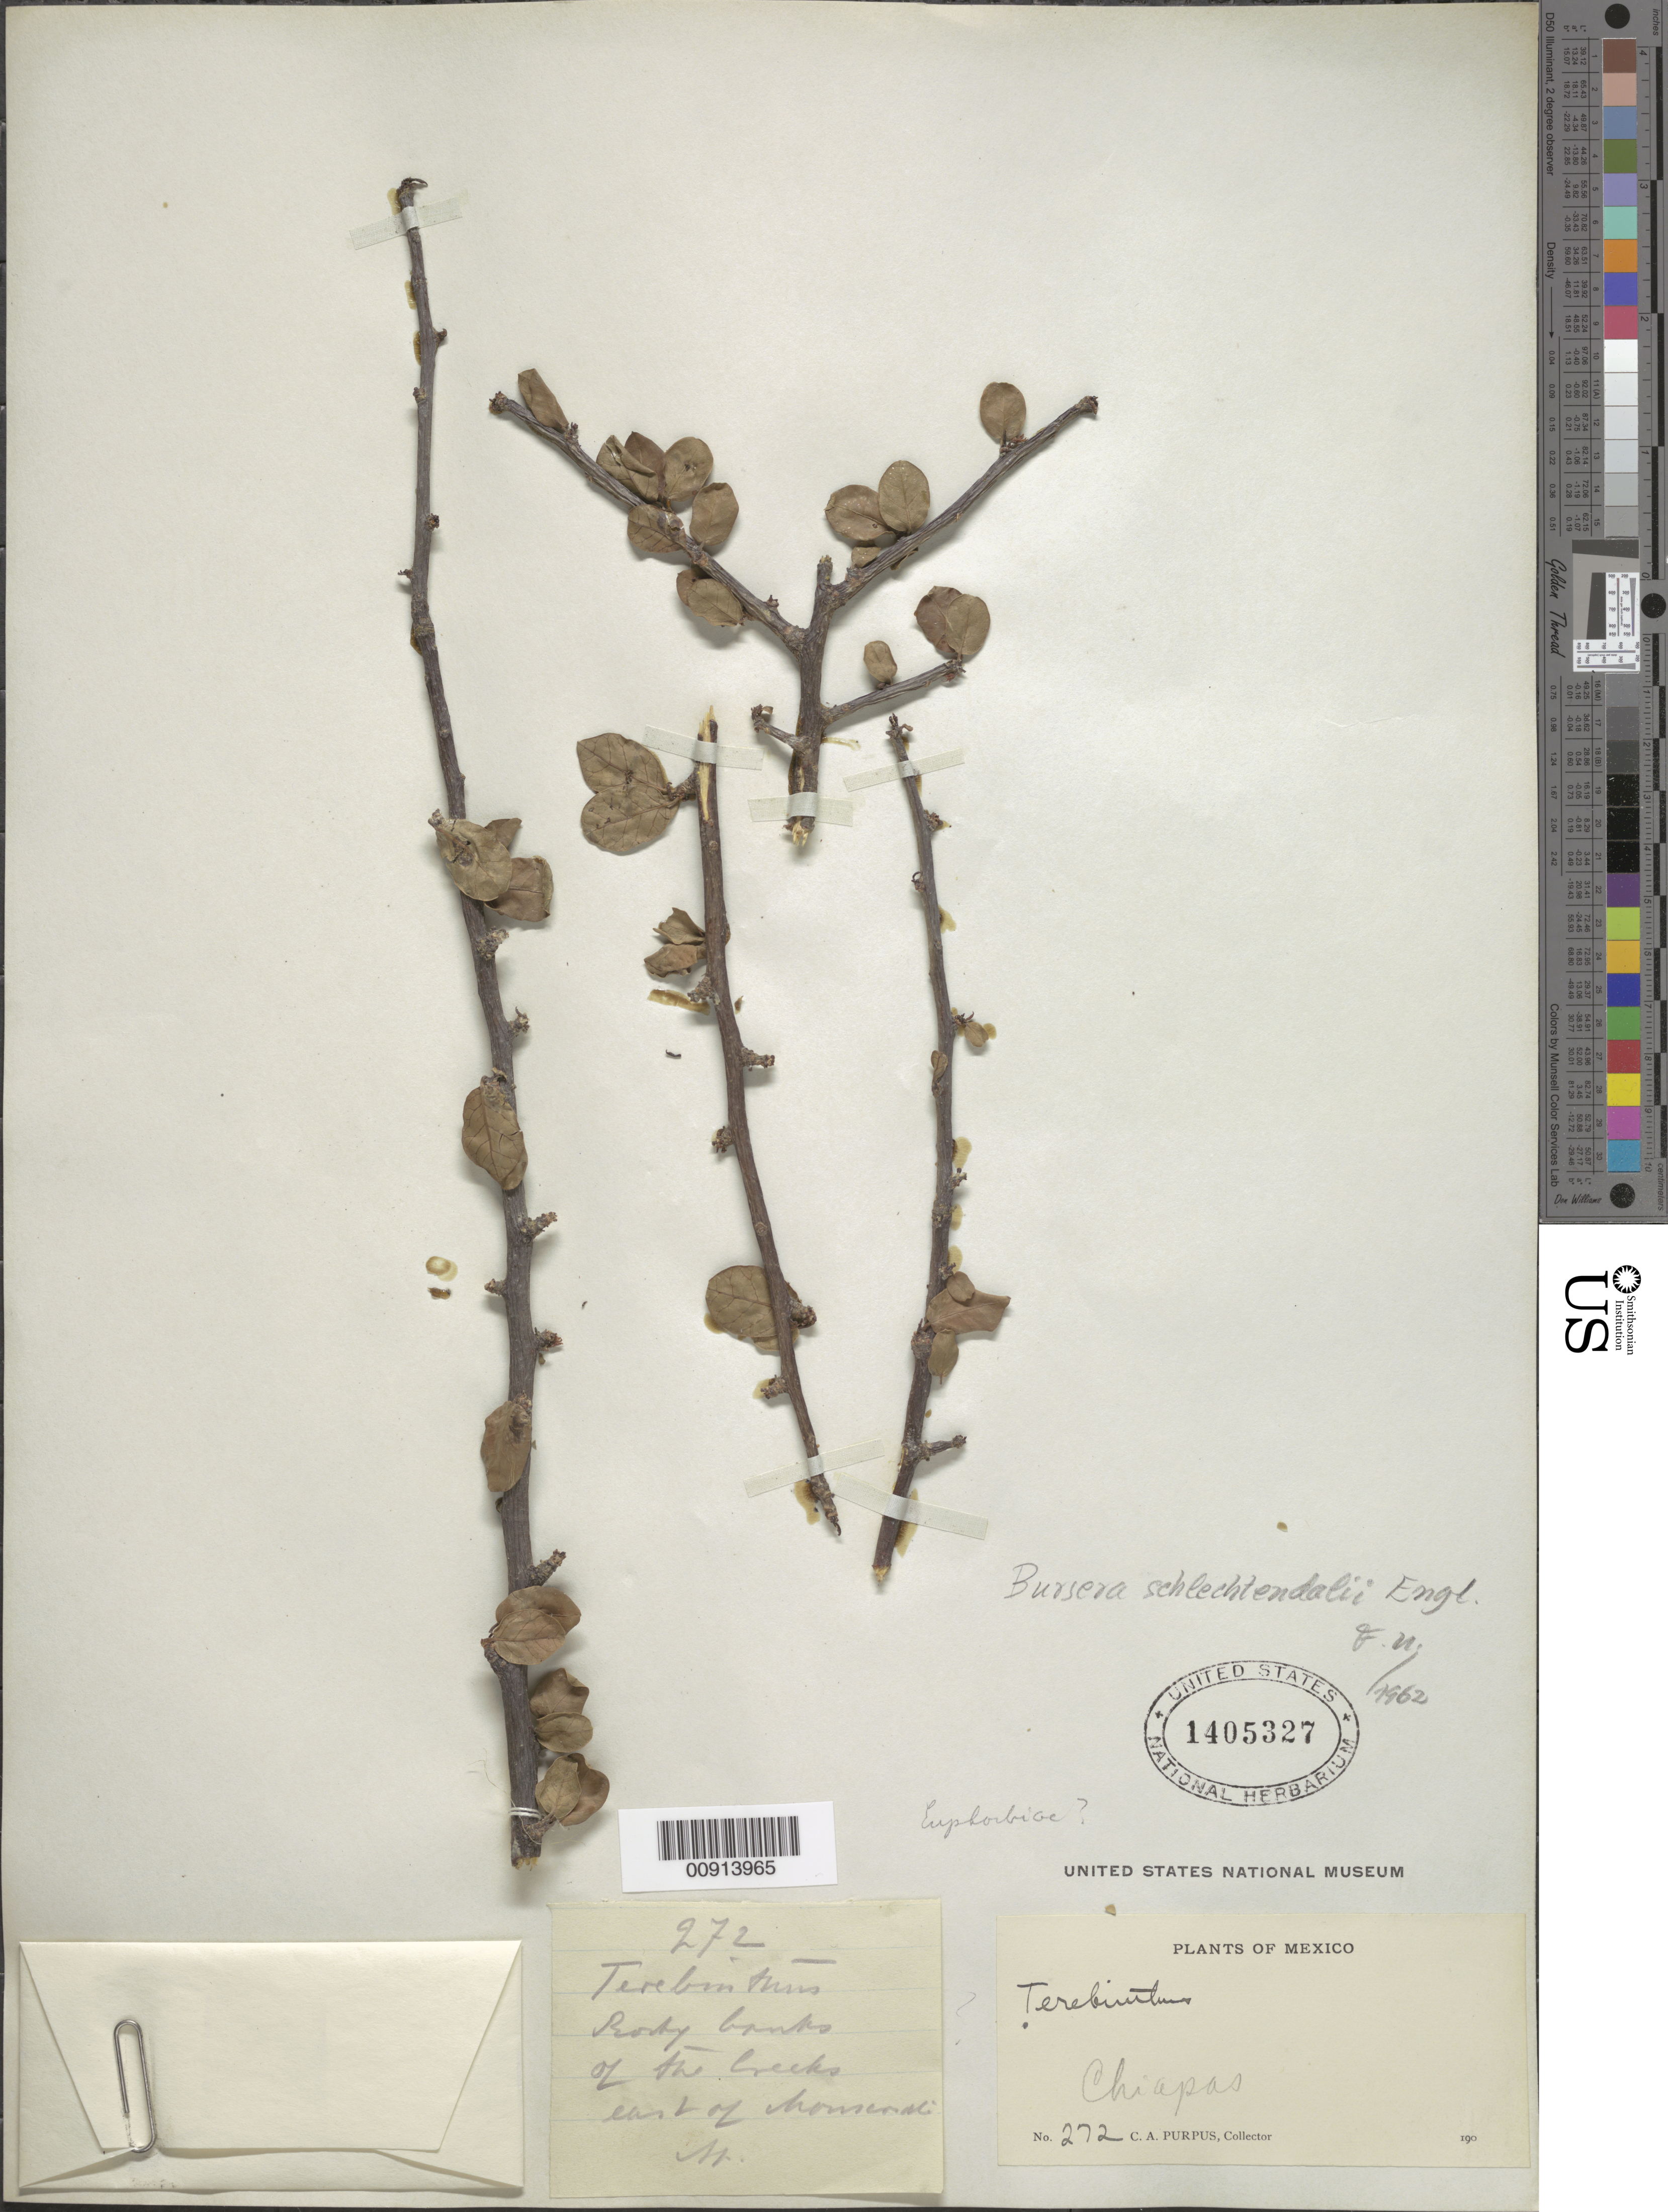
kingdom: Plantae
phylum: Tracheophyta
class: Magnoliopsida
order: Sapindales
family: Burseraceae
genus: Bursera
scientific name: Bursera schlechtendalii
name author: Engl.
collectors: C. A. Purpus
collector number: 272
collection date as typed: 190-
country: Mexico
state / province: Chiapas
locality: E of Monserrate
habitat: Rocky banks of the creeks.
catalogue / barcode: US 1405327